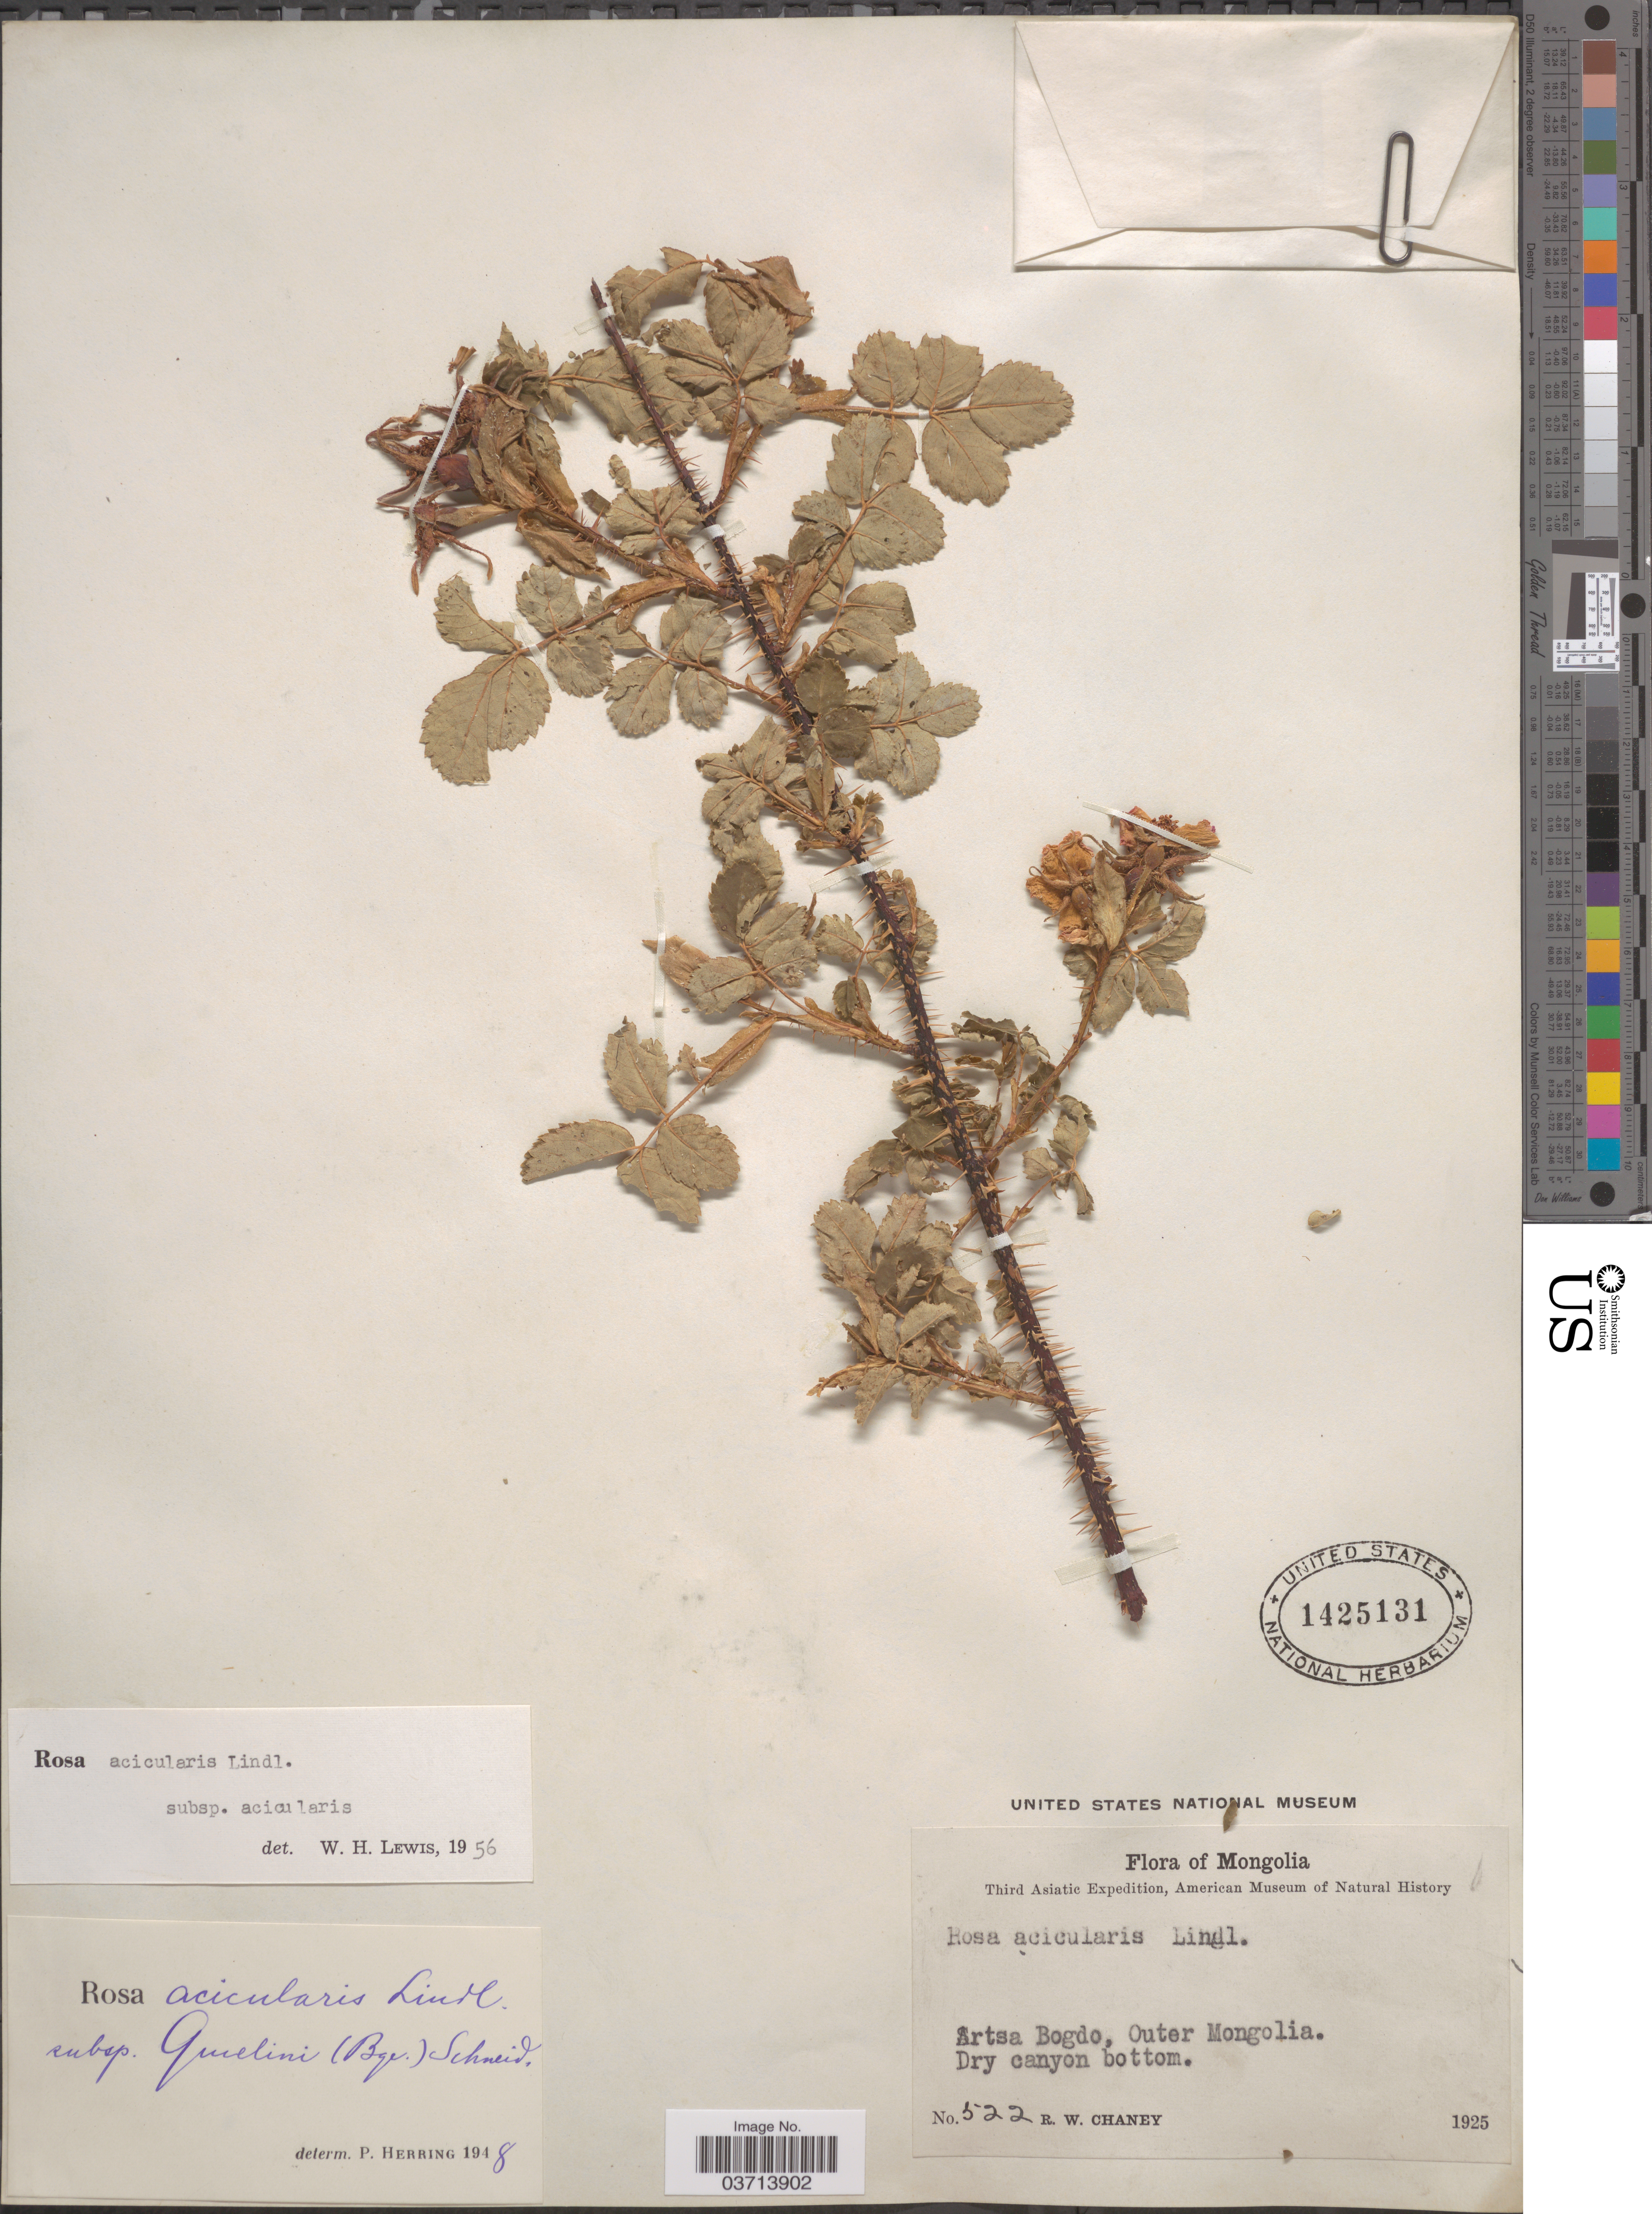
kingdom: Plantae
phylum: Tracheophyta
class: Magnoliopsida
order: Rosales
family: Rosaceae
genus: Rosa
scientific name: Rosa acicularis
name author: Lindl.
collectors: R. Chaney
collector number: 522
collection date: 1925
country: Mongolia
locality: Artsa Bogdo, Outer Mongolia.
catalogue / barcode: US 1425131